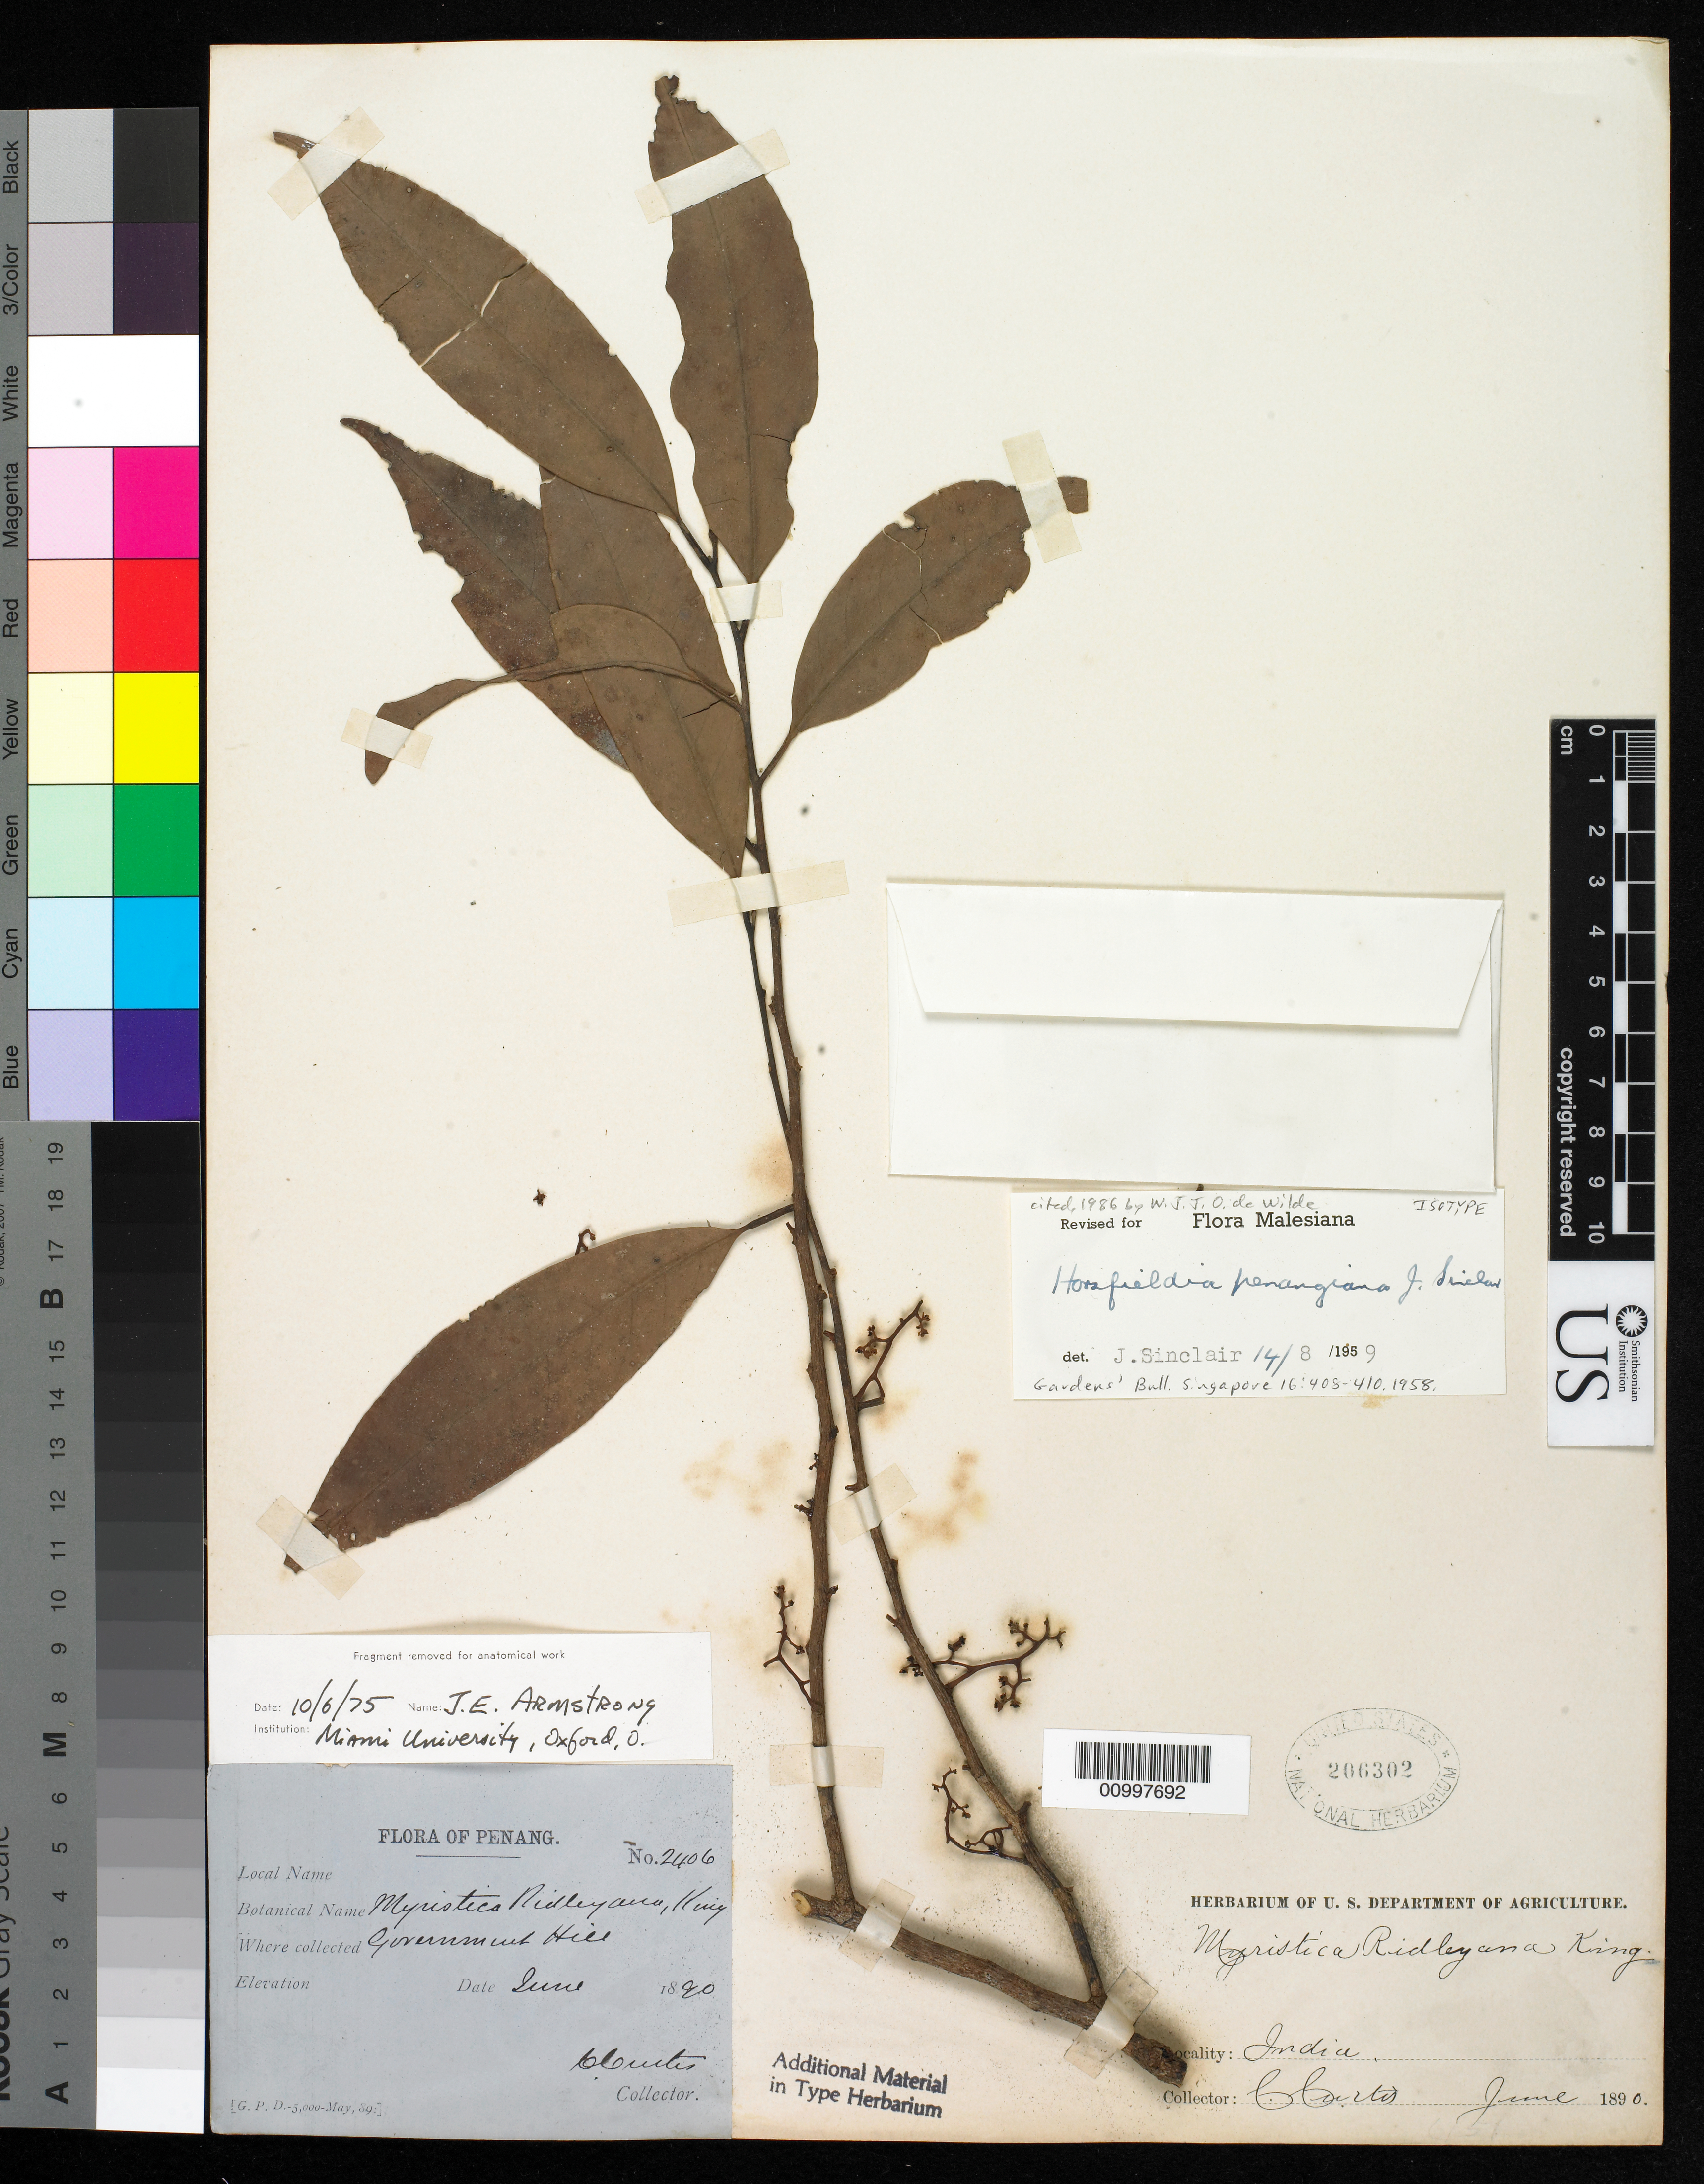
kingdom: Plantae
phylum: Tracheophyta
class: Magnoliopsida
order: Magnoliales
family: Myristicaceae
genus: Horsfieldia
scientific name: Horsfieldia penangiana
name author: J. Sinclair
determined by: Sinclair, James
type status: Isotype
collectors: C. Curtis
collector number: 2406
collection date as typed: Jun 1890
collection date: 1890-06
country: Malaysia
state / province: Pinang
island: Malay Peninsula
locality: Penang, Government Hill.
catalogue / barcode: US 206302